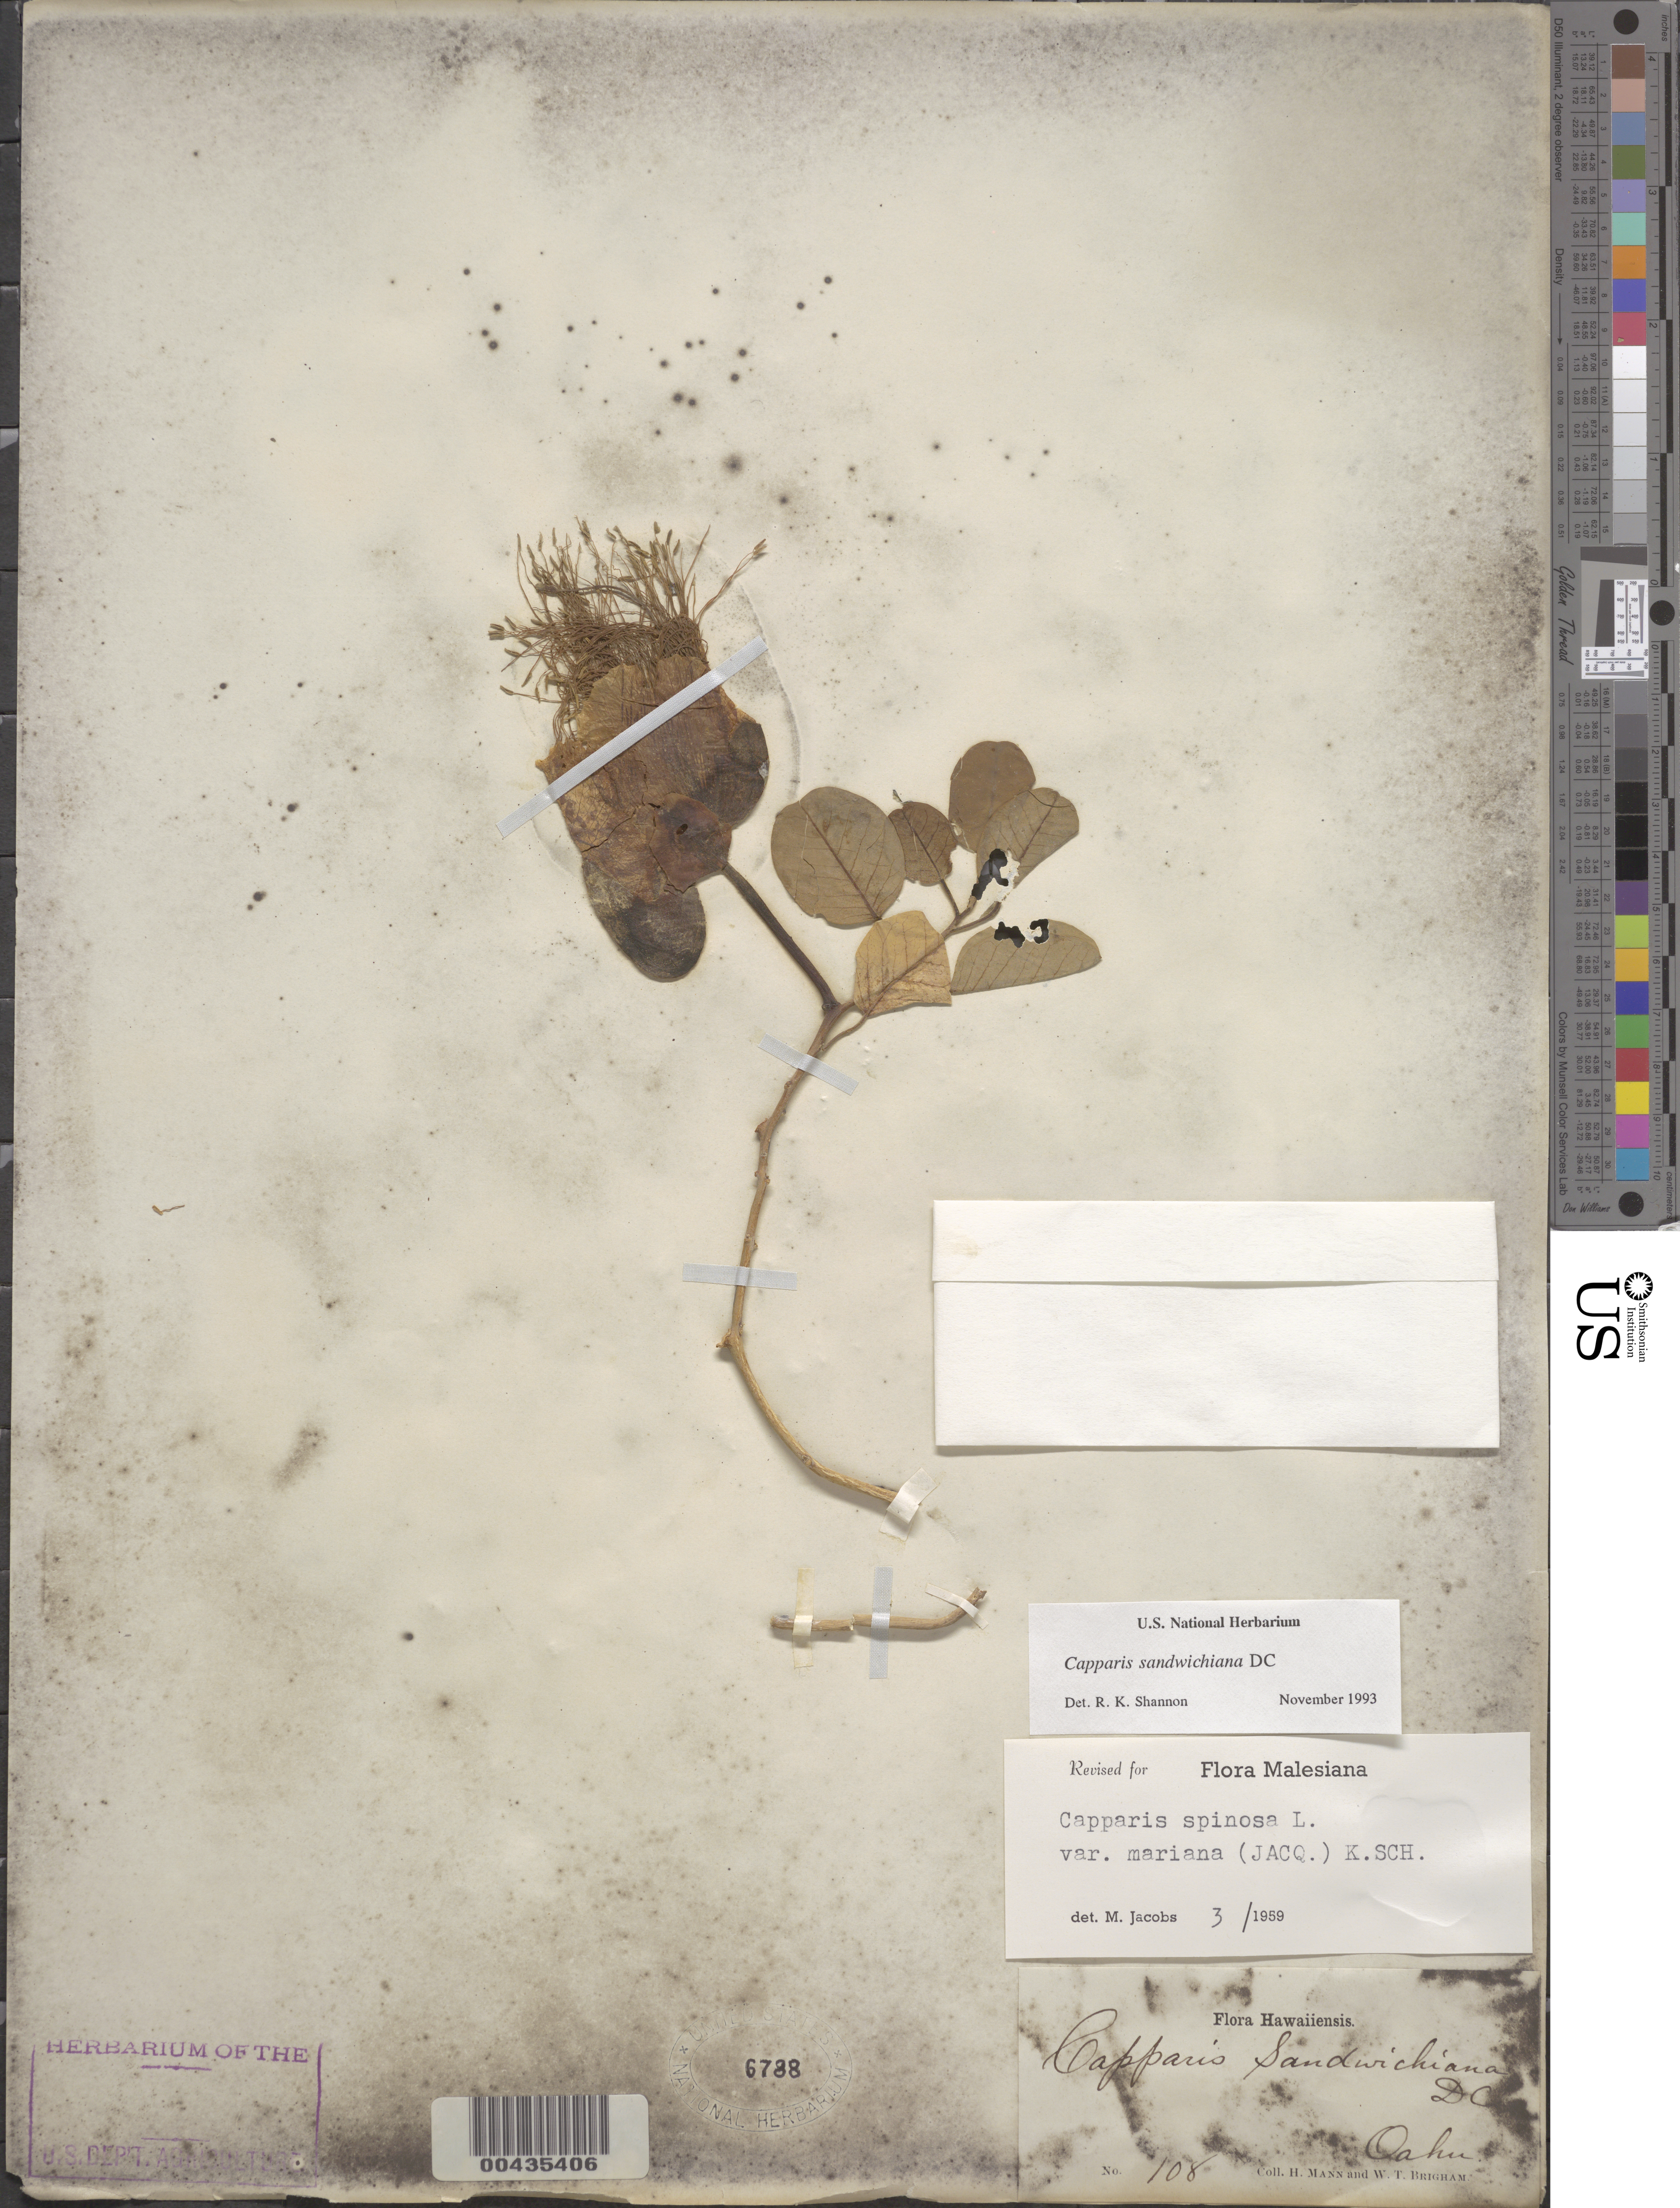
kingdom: Plantae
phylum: Tracheophyta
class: Magnoliopsida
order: Brassicales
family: Capparaceae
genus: Capparis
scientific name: Capparis sandwichiana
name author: DC.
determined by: Shannon, R. K., (UNITED STATES)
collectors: H. Mann & W. T. Brigham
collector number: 108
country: United States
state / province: Hawaii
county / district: Honolulu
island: Oahu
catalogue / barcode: US 6788